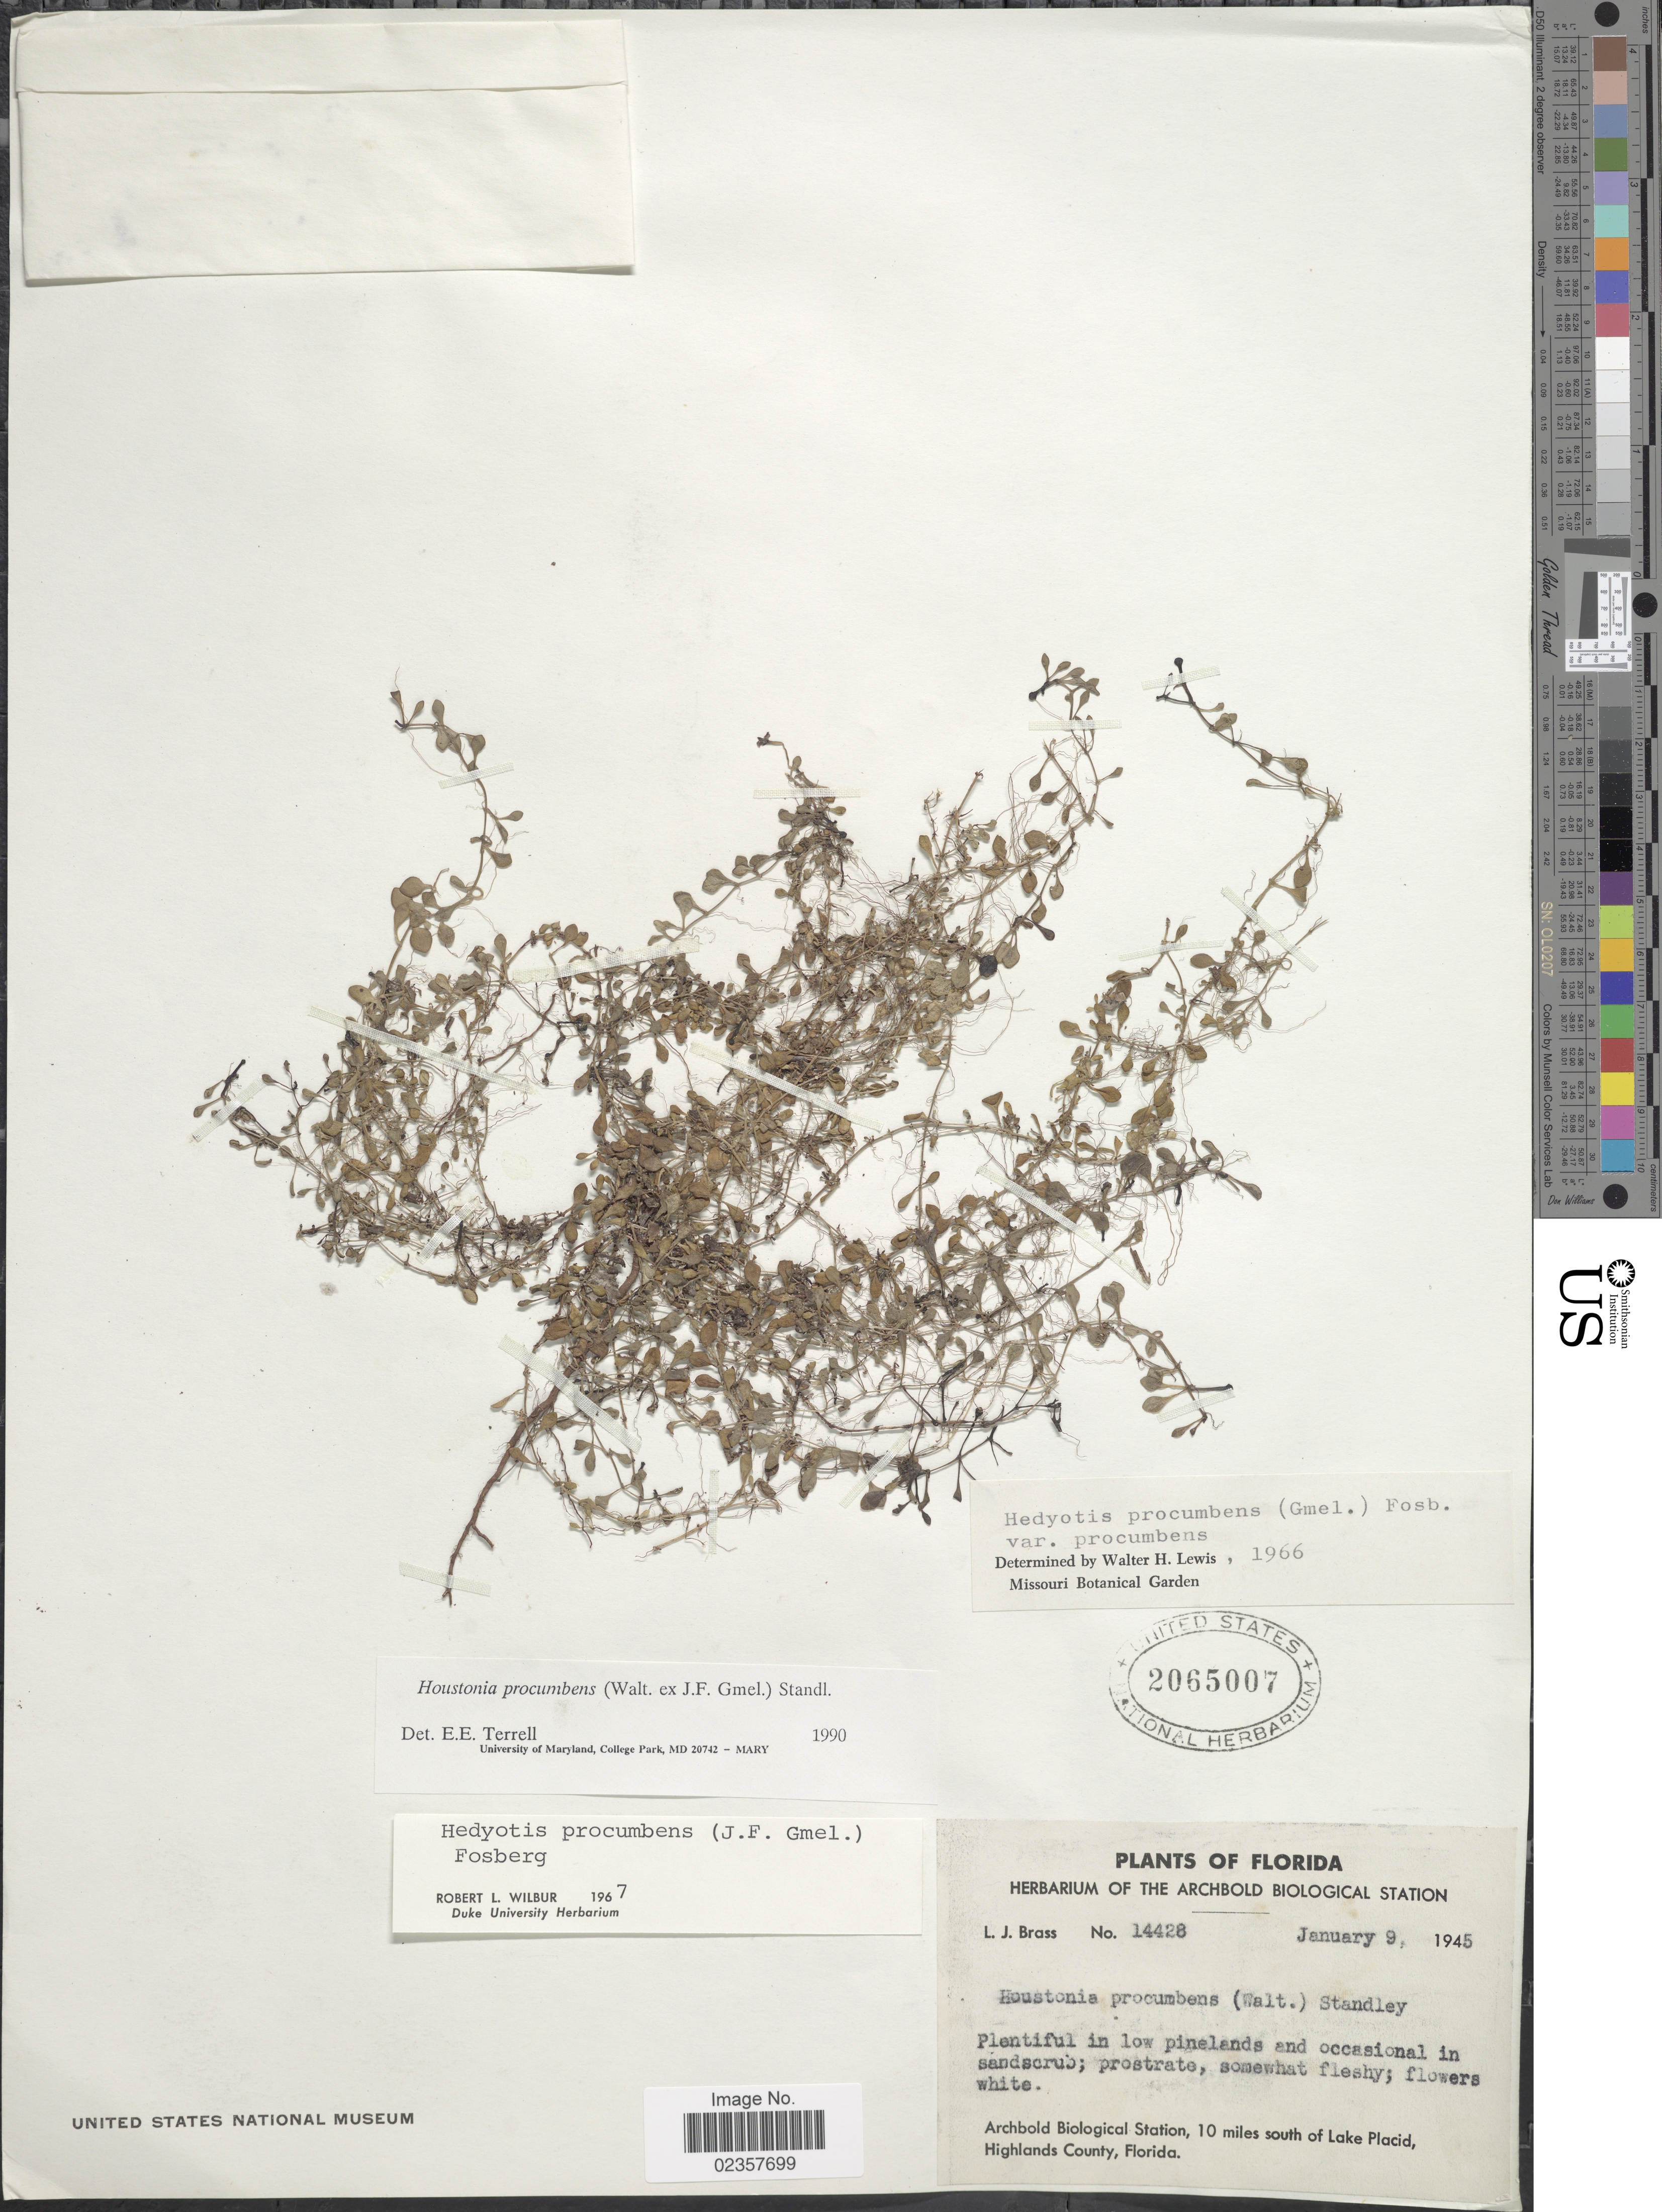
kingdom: Plantae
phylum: Tracheophyta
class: Magnoliopsida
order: Gentianales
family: Rubiaceae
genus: Houstonia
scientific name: Houstonia procumbens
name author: (Walter ex J.F. Gmel.) Standl.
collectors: L. J. Brass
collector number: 1442/8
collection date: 1945-01-09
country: United States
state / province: Florida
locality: In low pinelands and occasional in sandscrub. Archbold Biological Station, 10 miles south of Lake Placid Highlands County, Florida.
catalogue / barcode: US 2065007